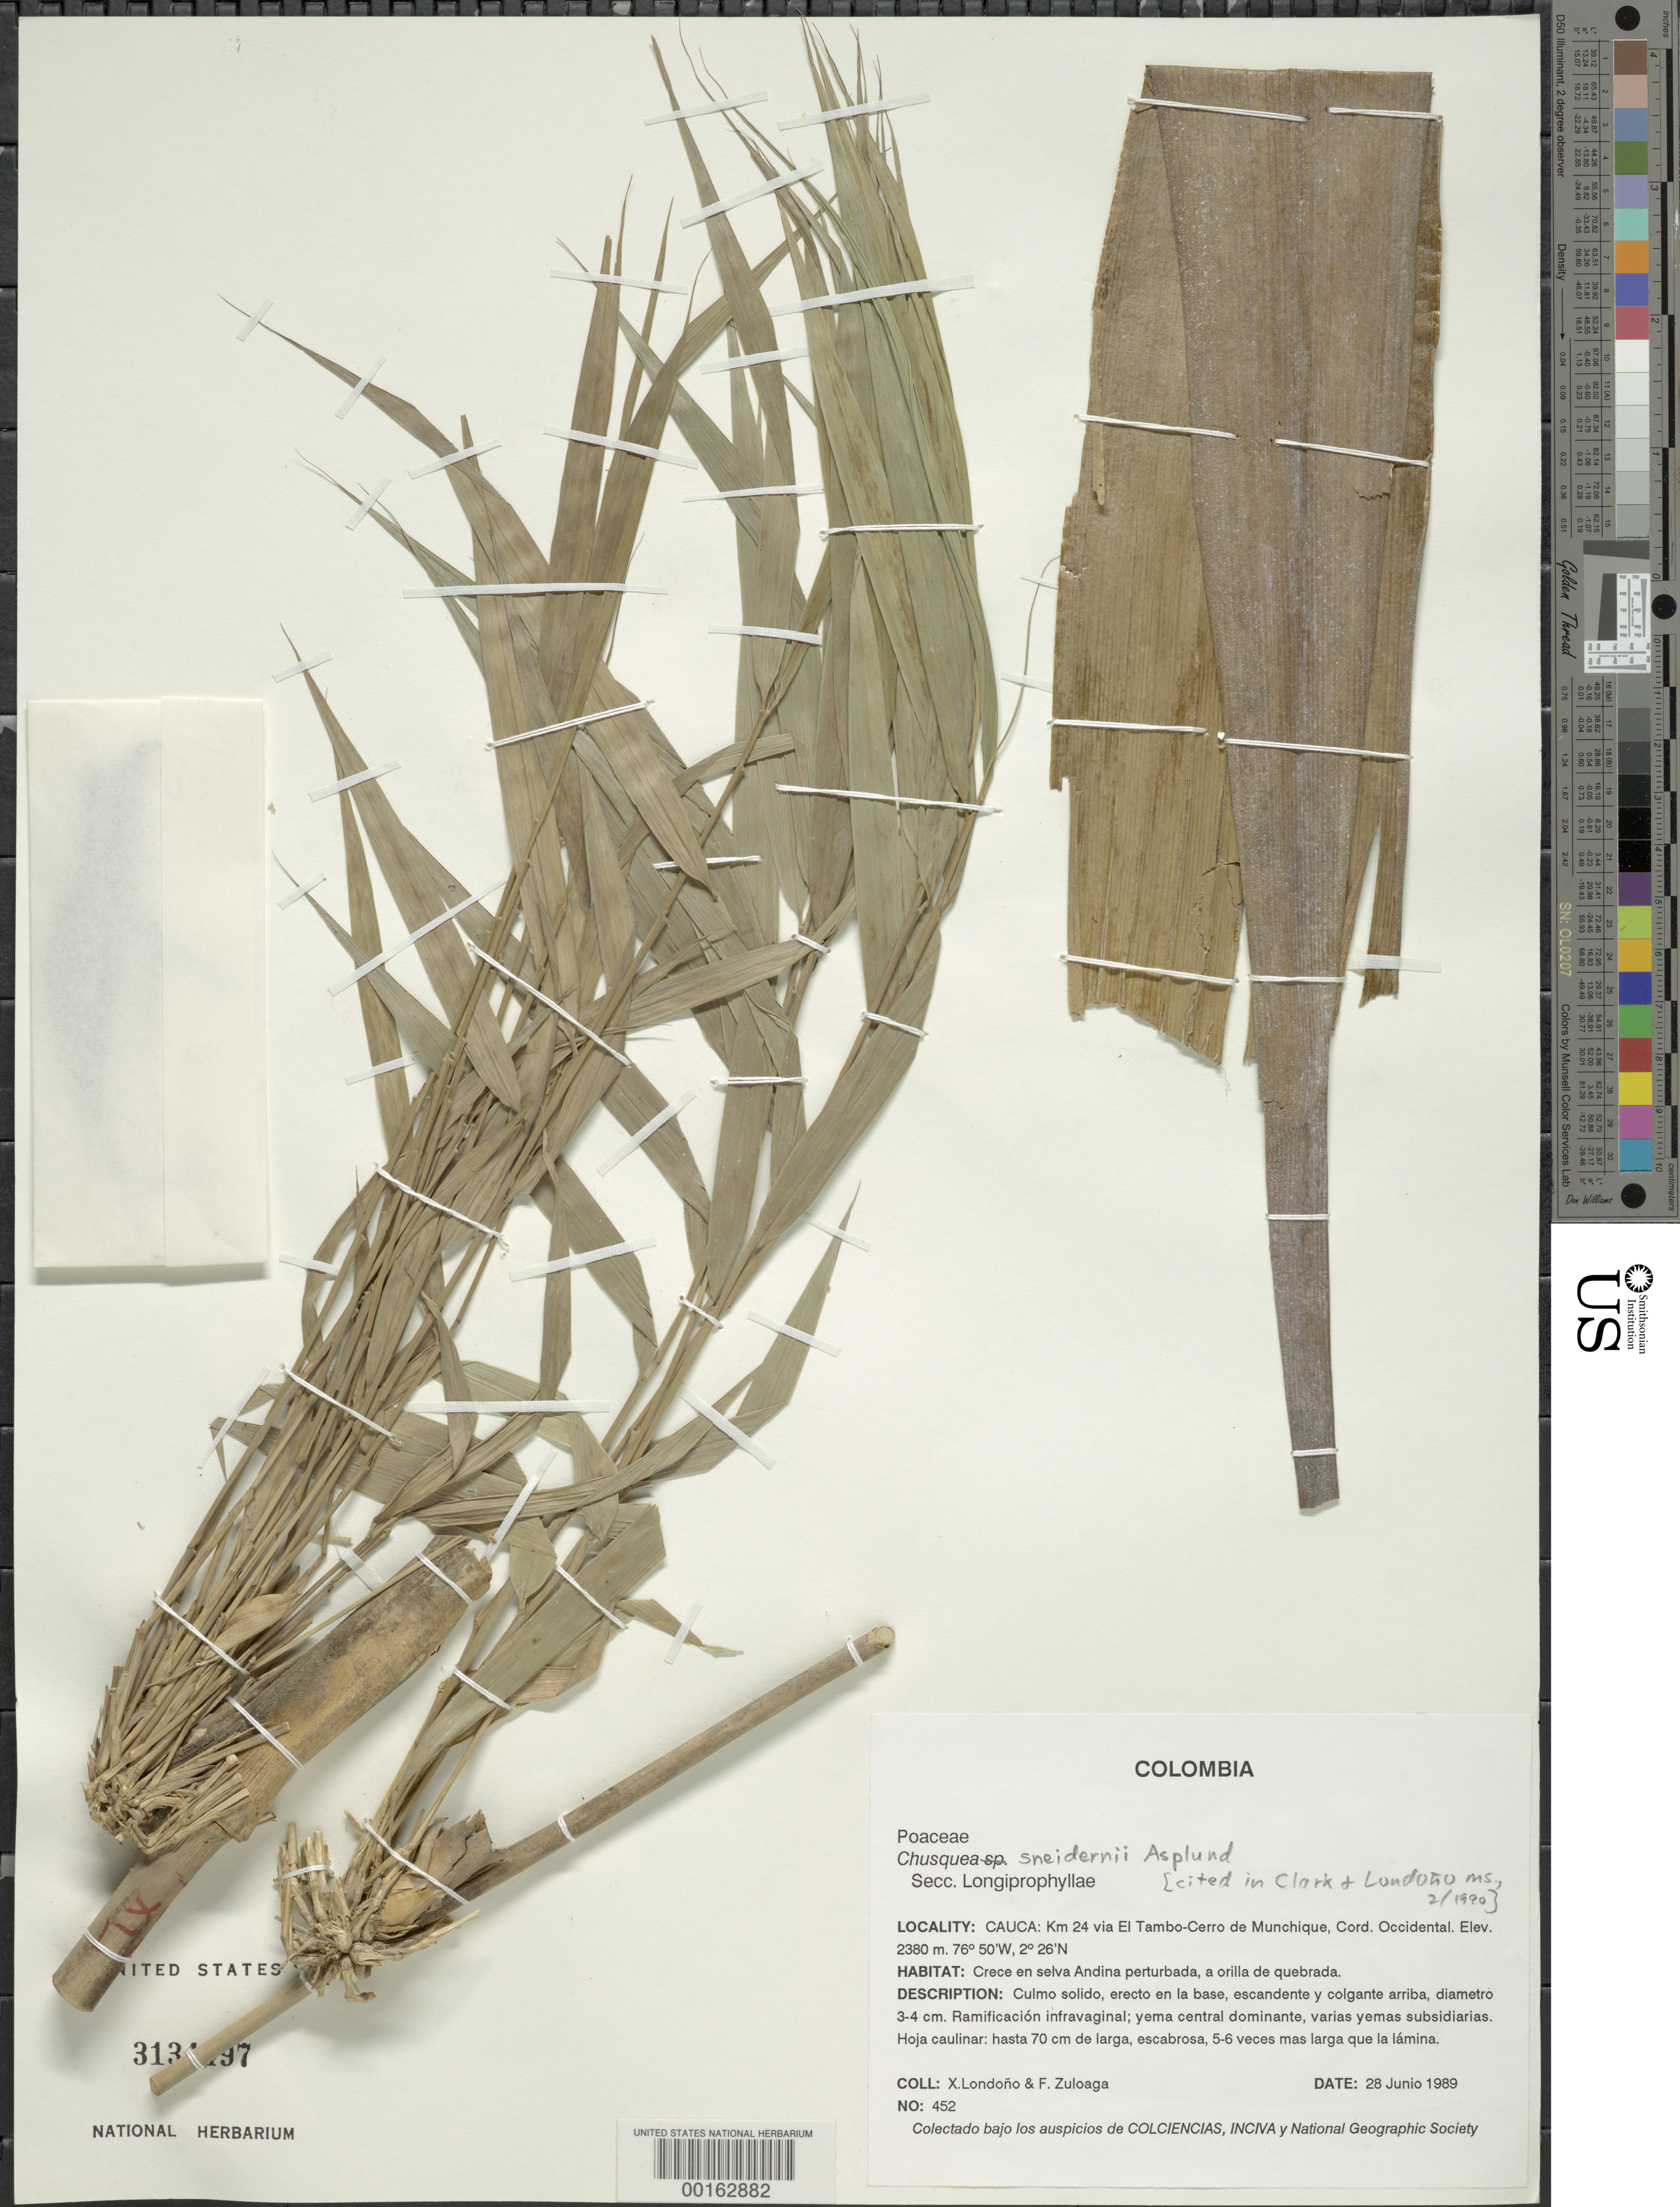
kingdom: Plantae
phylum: Tracheophyta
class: Liliopsida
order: Poales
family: Poaceae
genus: Chusquea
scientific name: Chusquea sneidernii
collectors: X. Londoño & F. O. Zuloaga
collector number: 452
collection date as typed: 28 Jun 1989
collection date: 1989-06-28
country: Colombia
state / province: Cauca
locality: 24 km via El Tambo-Cerro de Munchique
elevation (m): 2380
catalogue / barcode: US 3134497